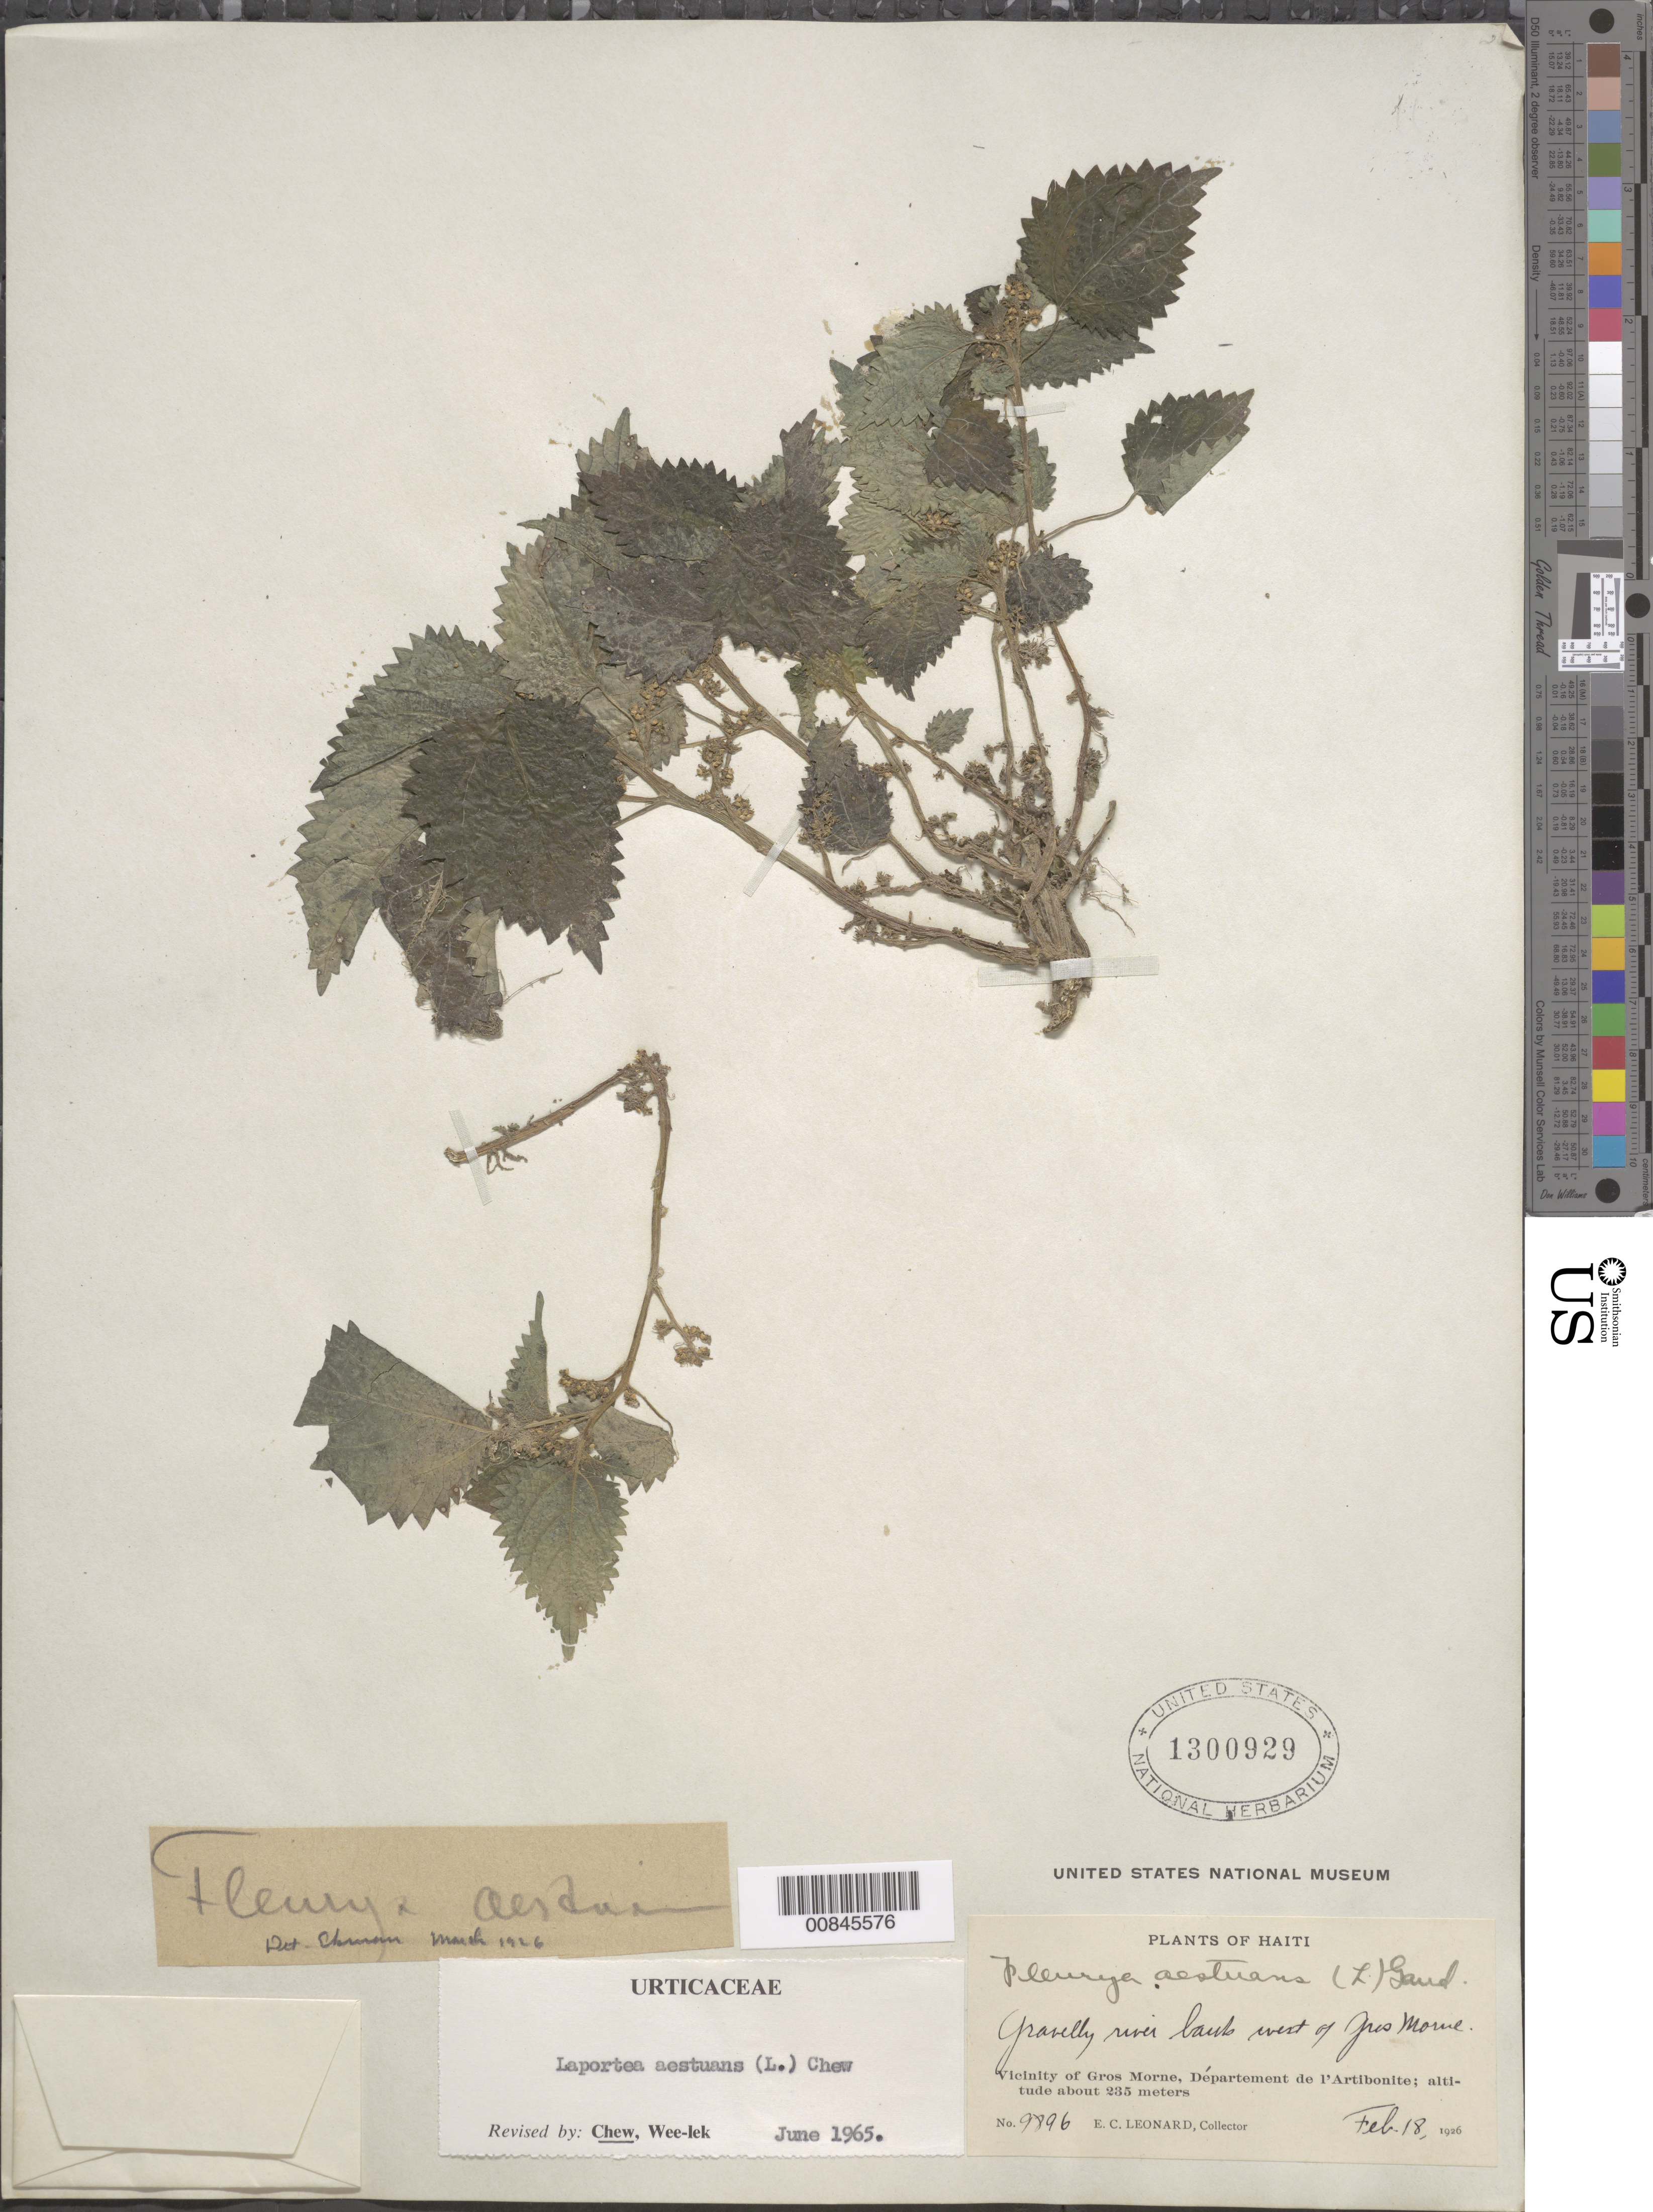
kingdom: Plantae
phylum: Tracheophyta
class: Magnoliopsida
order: Rosales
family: Urticaceae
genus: Laportea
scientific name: Laportea aestuans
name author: (L.) Chew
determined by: Chew, Wee-Lek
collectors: E. C. Leonard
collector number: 9896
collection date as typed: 18 Feb 1926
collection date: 1926-02-18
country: Haiti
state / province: Artibonite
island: Hispaniola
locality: Gravelly river bank West of Gros Morne.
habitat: Gravelly river bank.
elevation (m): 235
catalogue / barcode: US 1300929